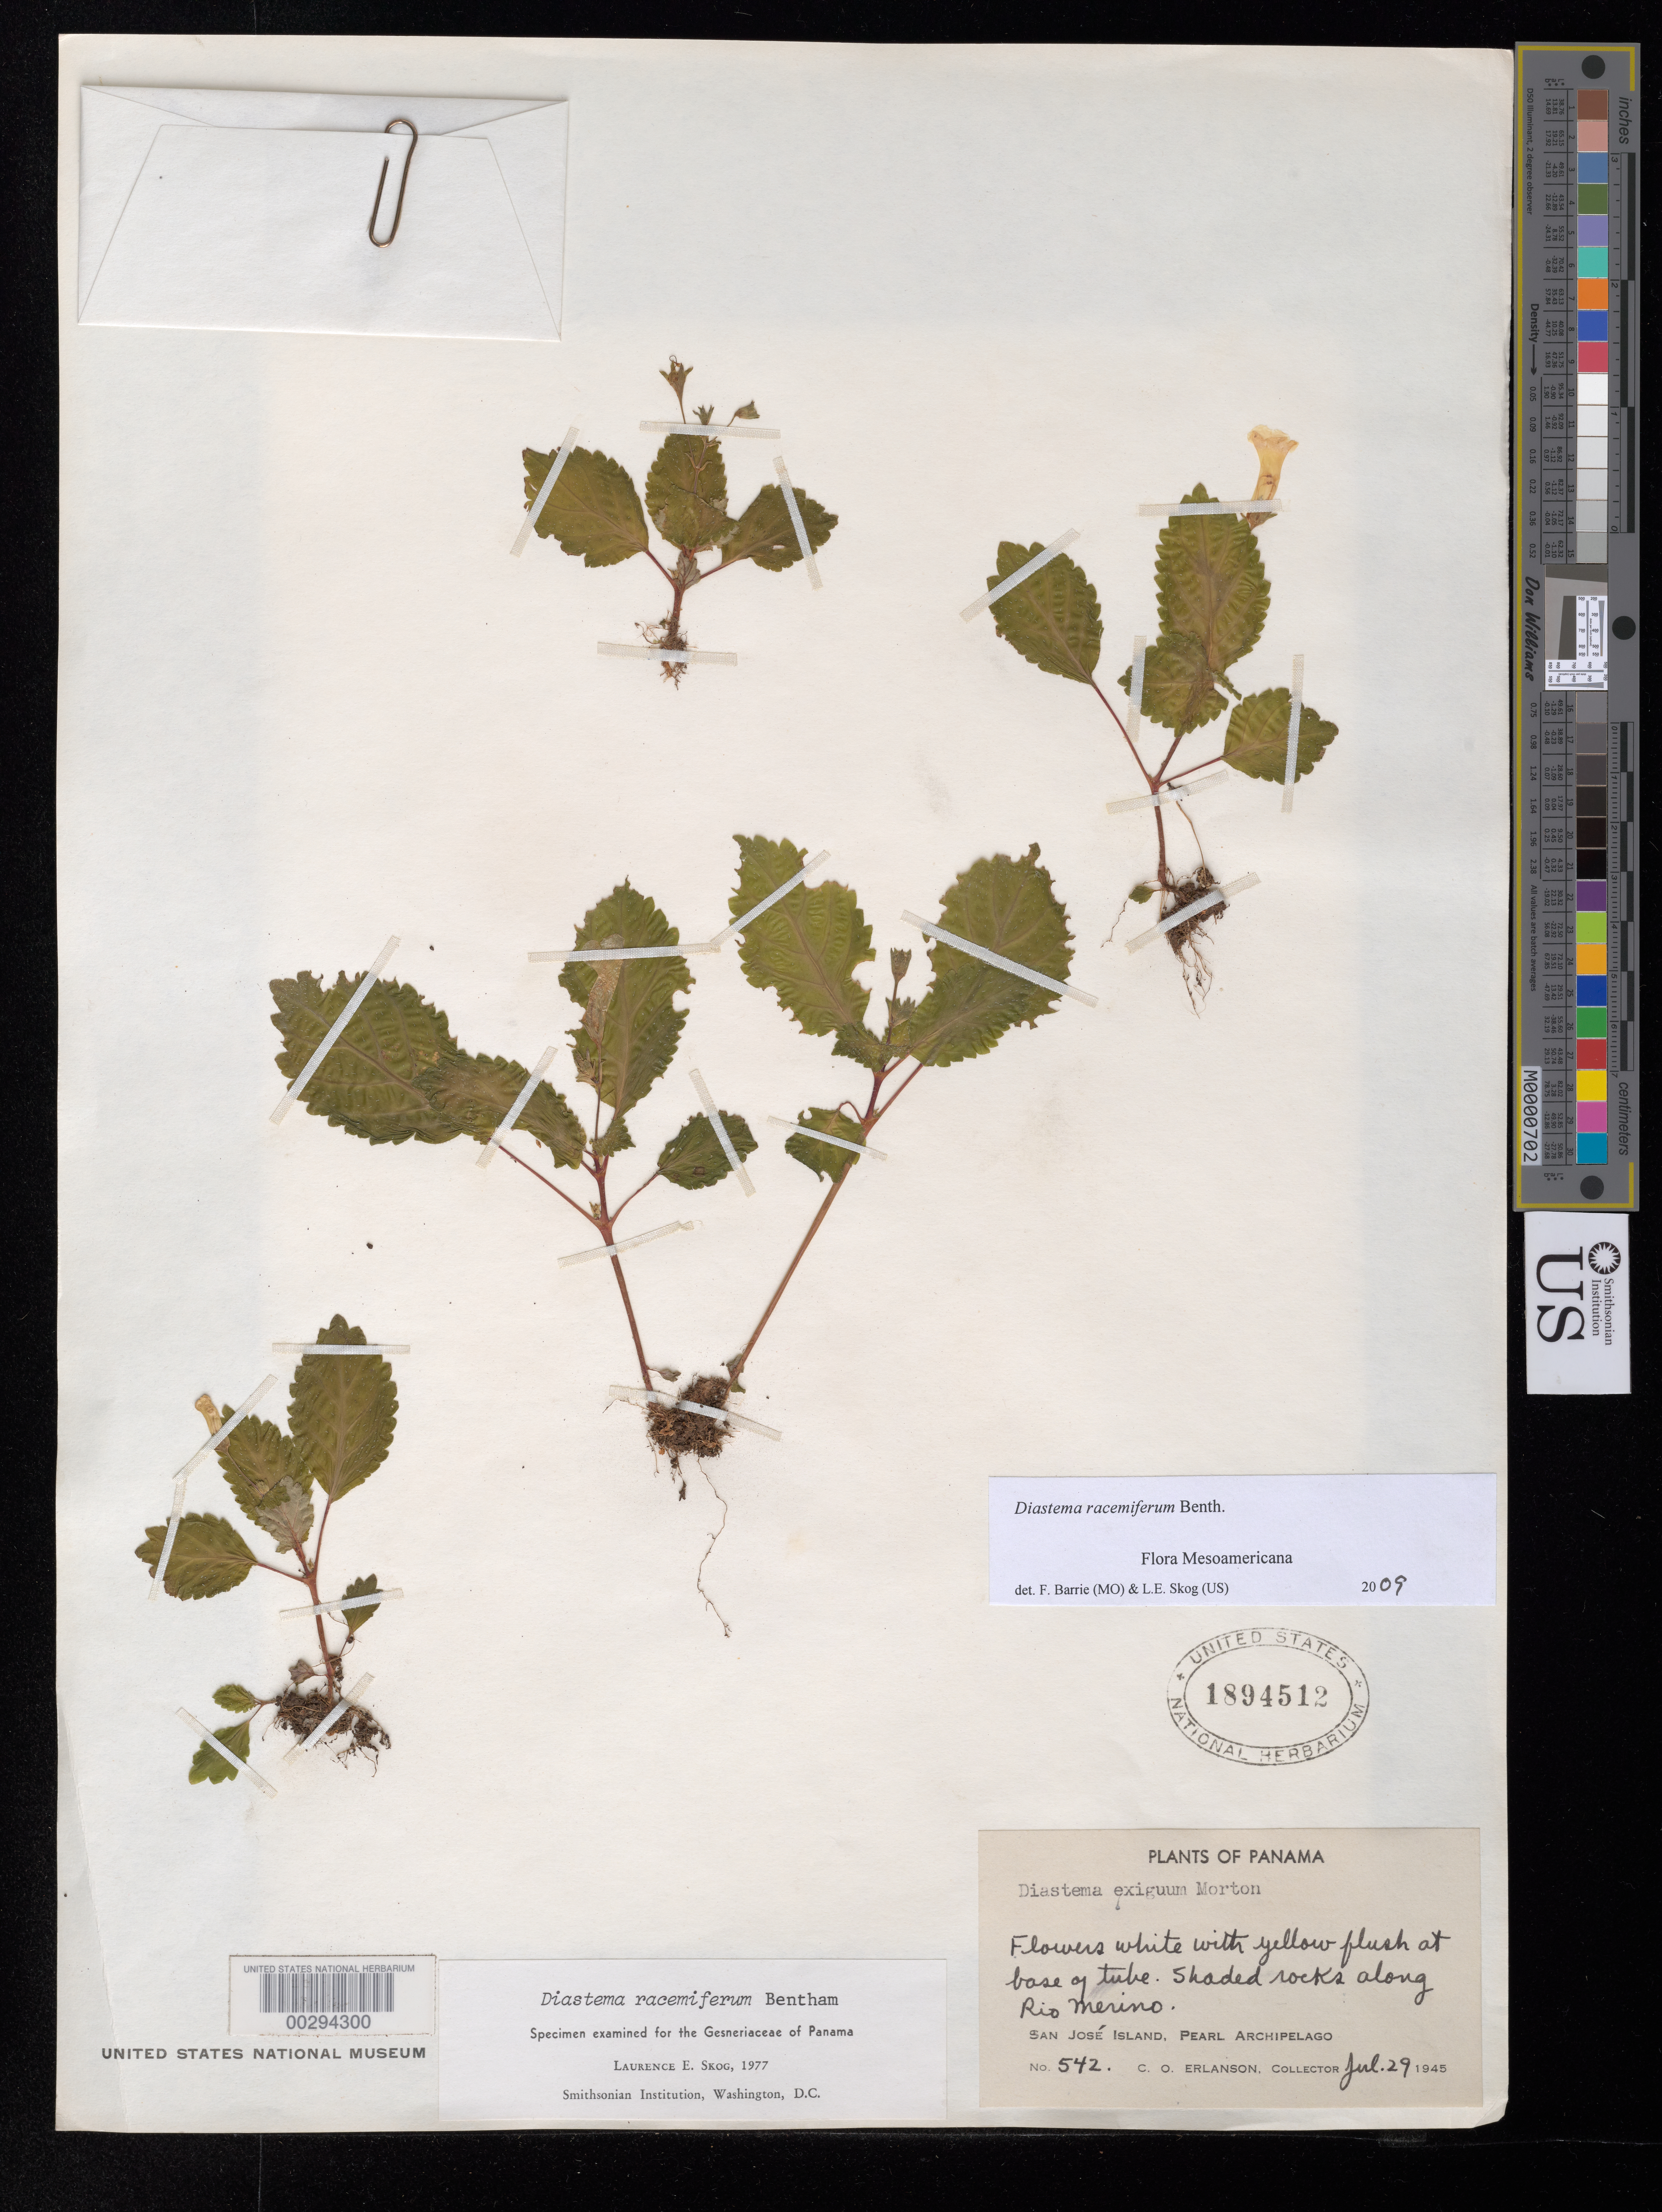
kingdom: Plantae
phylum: Tracheophyta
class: Magnoliopsida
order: Lamiales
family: Gesneriaceae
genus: Diastema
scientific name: Diastema racemiferum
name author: Benth.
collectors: C. O. Erlanson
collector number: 542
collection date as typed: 29 Jul 1945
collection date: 1945-07-29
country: Panama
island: San Jose Island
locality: Along Rio Merino, San Jose Island, Pearl Archipelago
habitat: Shaded rocks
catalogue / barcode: US 1894512